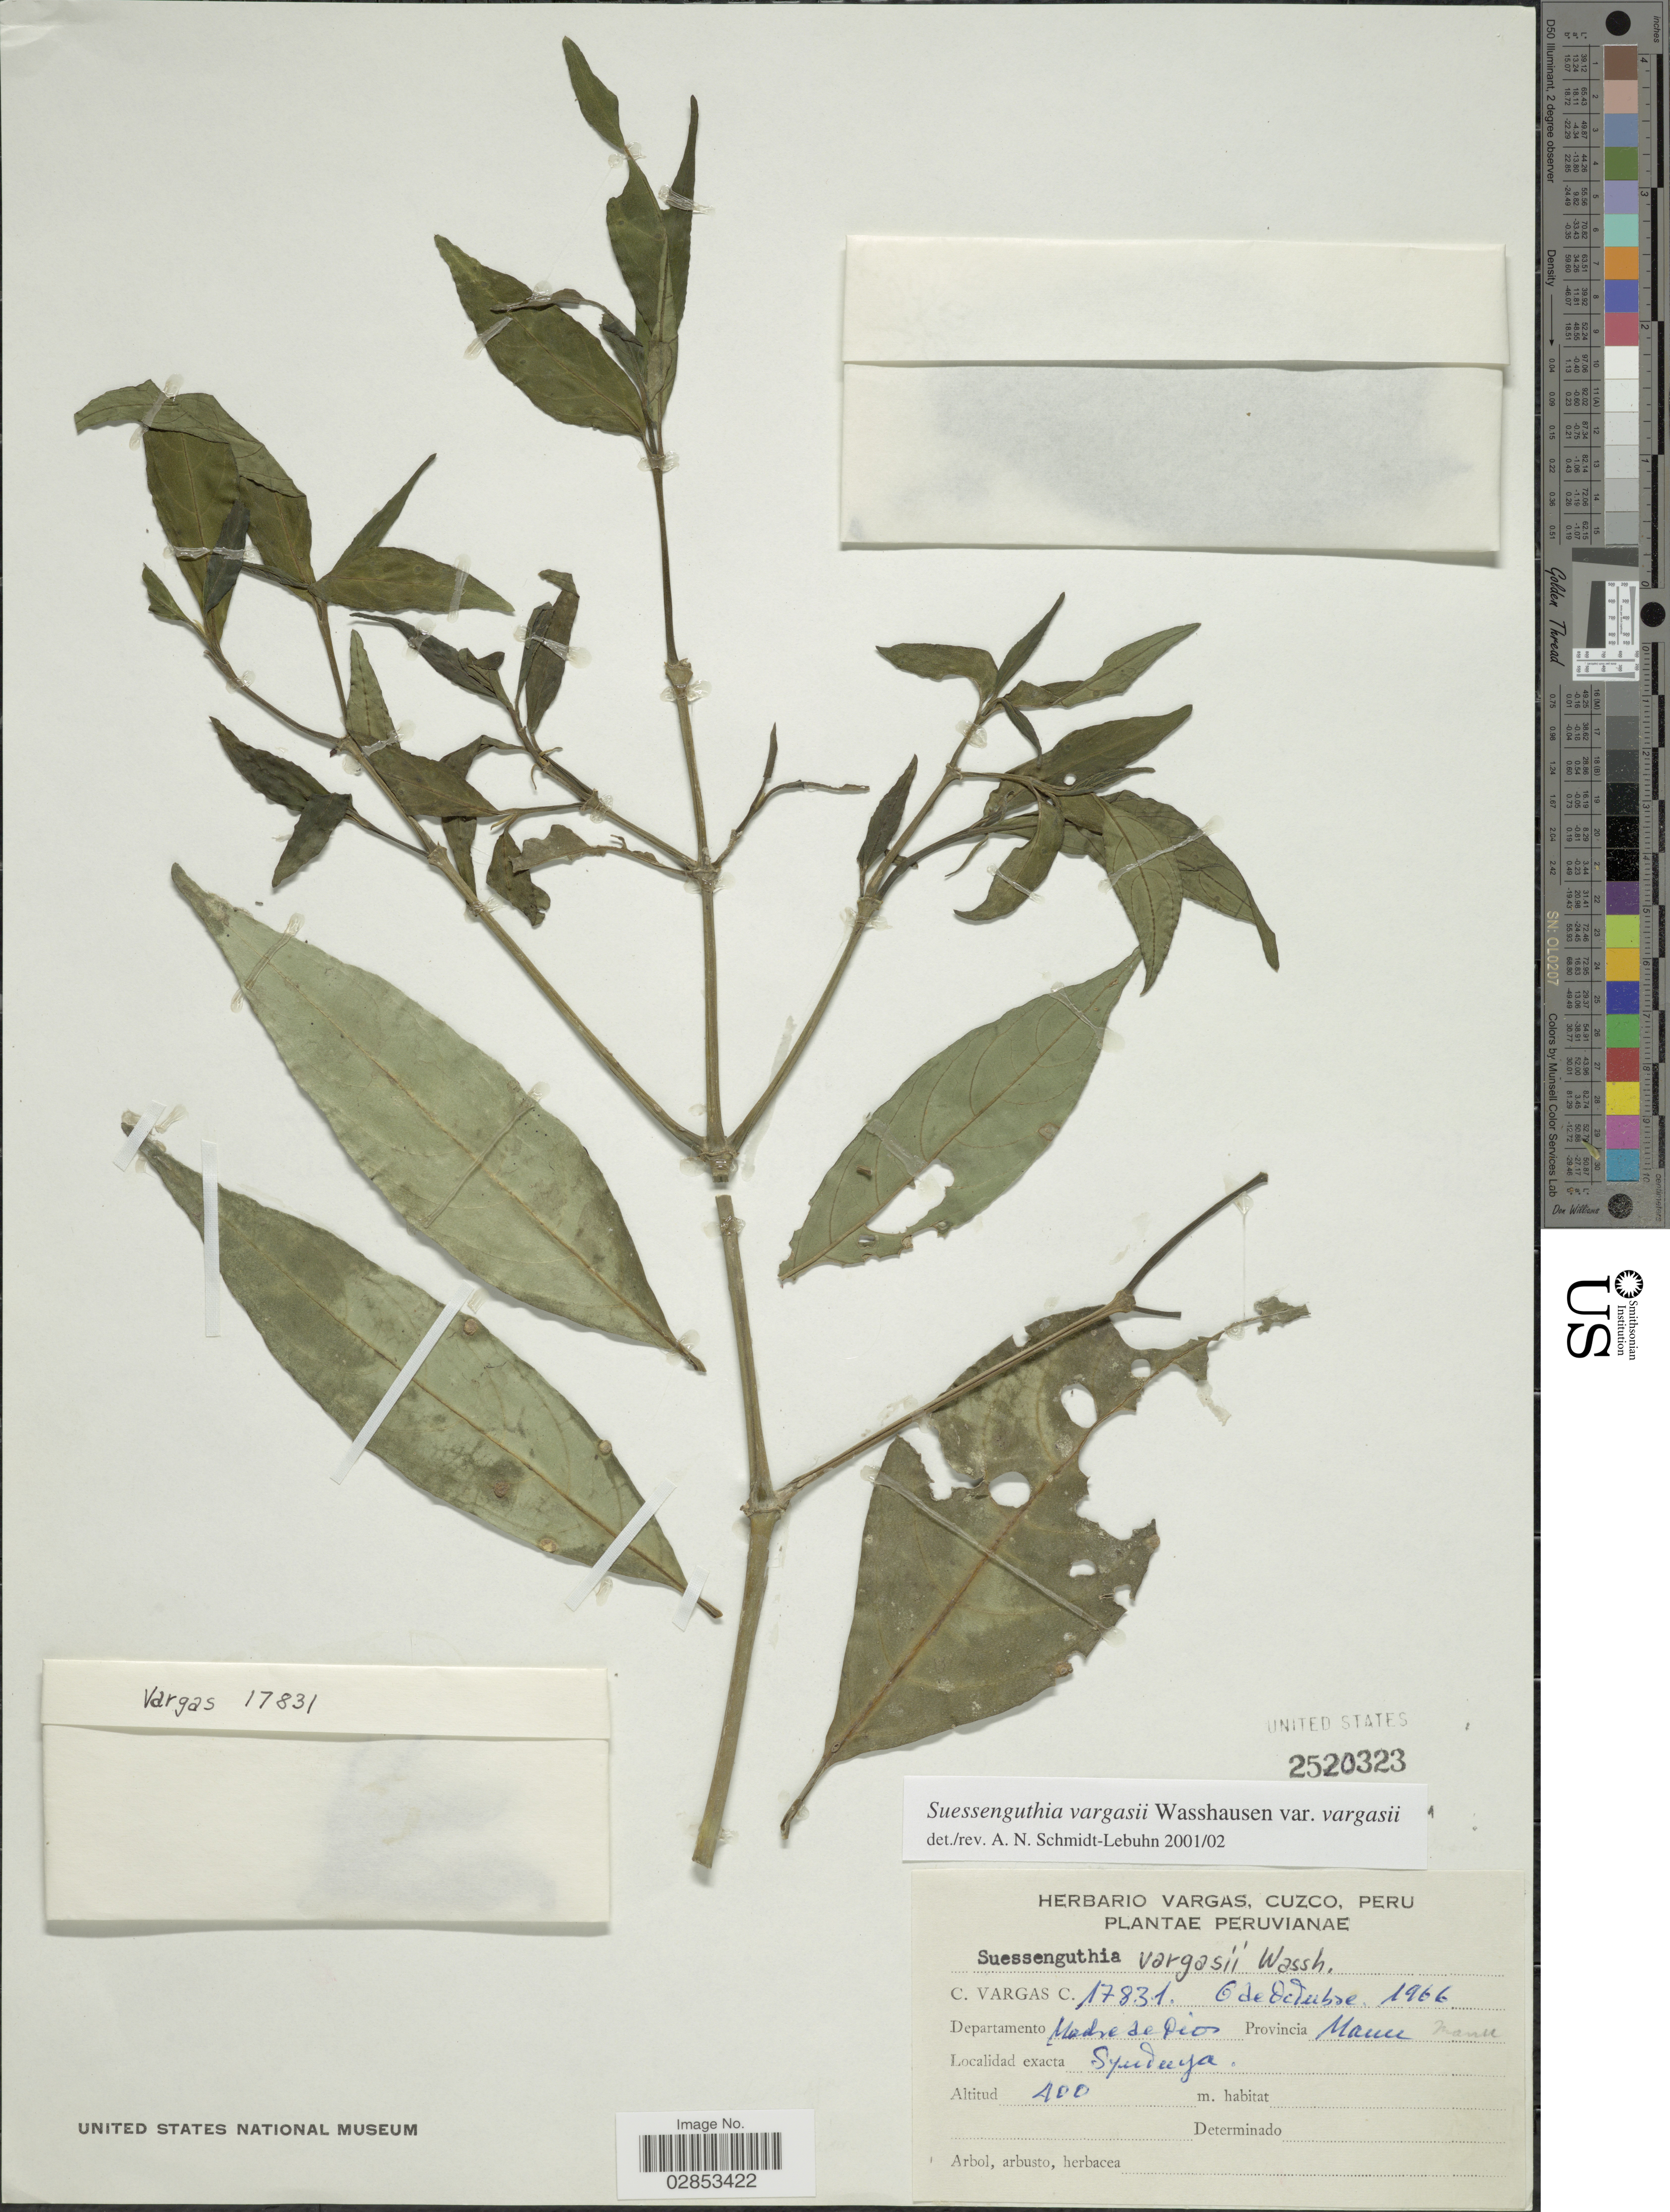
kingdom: Plantae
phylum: Tracheophyta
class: Magnoliopsida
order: Lamiales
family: Acanthaceae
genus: Suessenguthia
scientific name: Suessenguthia vargasii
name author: Wassh.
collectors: C. Vargas Calderón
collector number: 17831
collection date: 1966-10-06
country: Peru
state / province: Madre de Dios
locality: Departamento Madre de Dios. Provincia Manu, Syuduya.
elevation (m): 400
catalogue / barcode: US 2520323